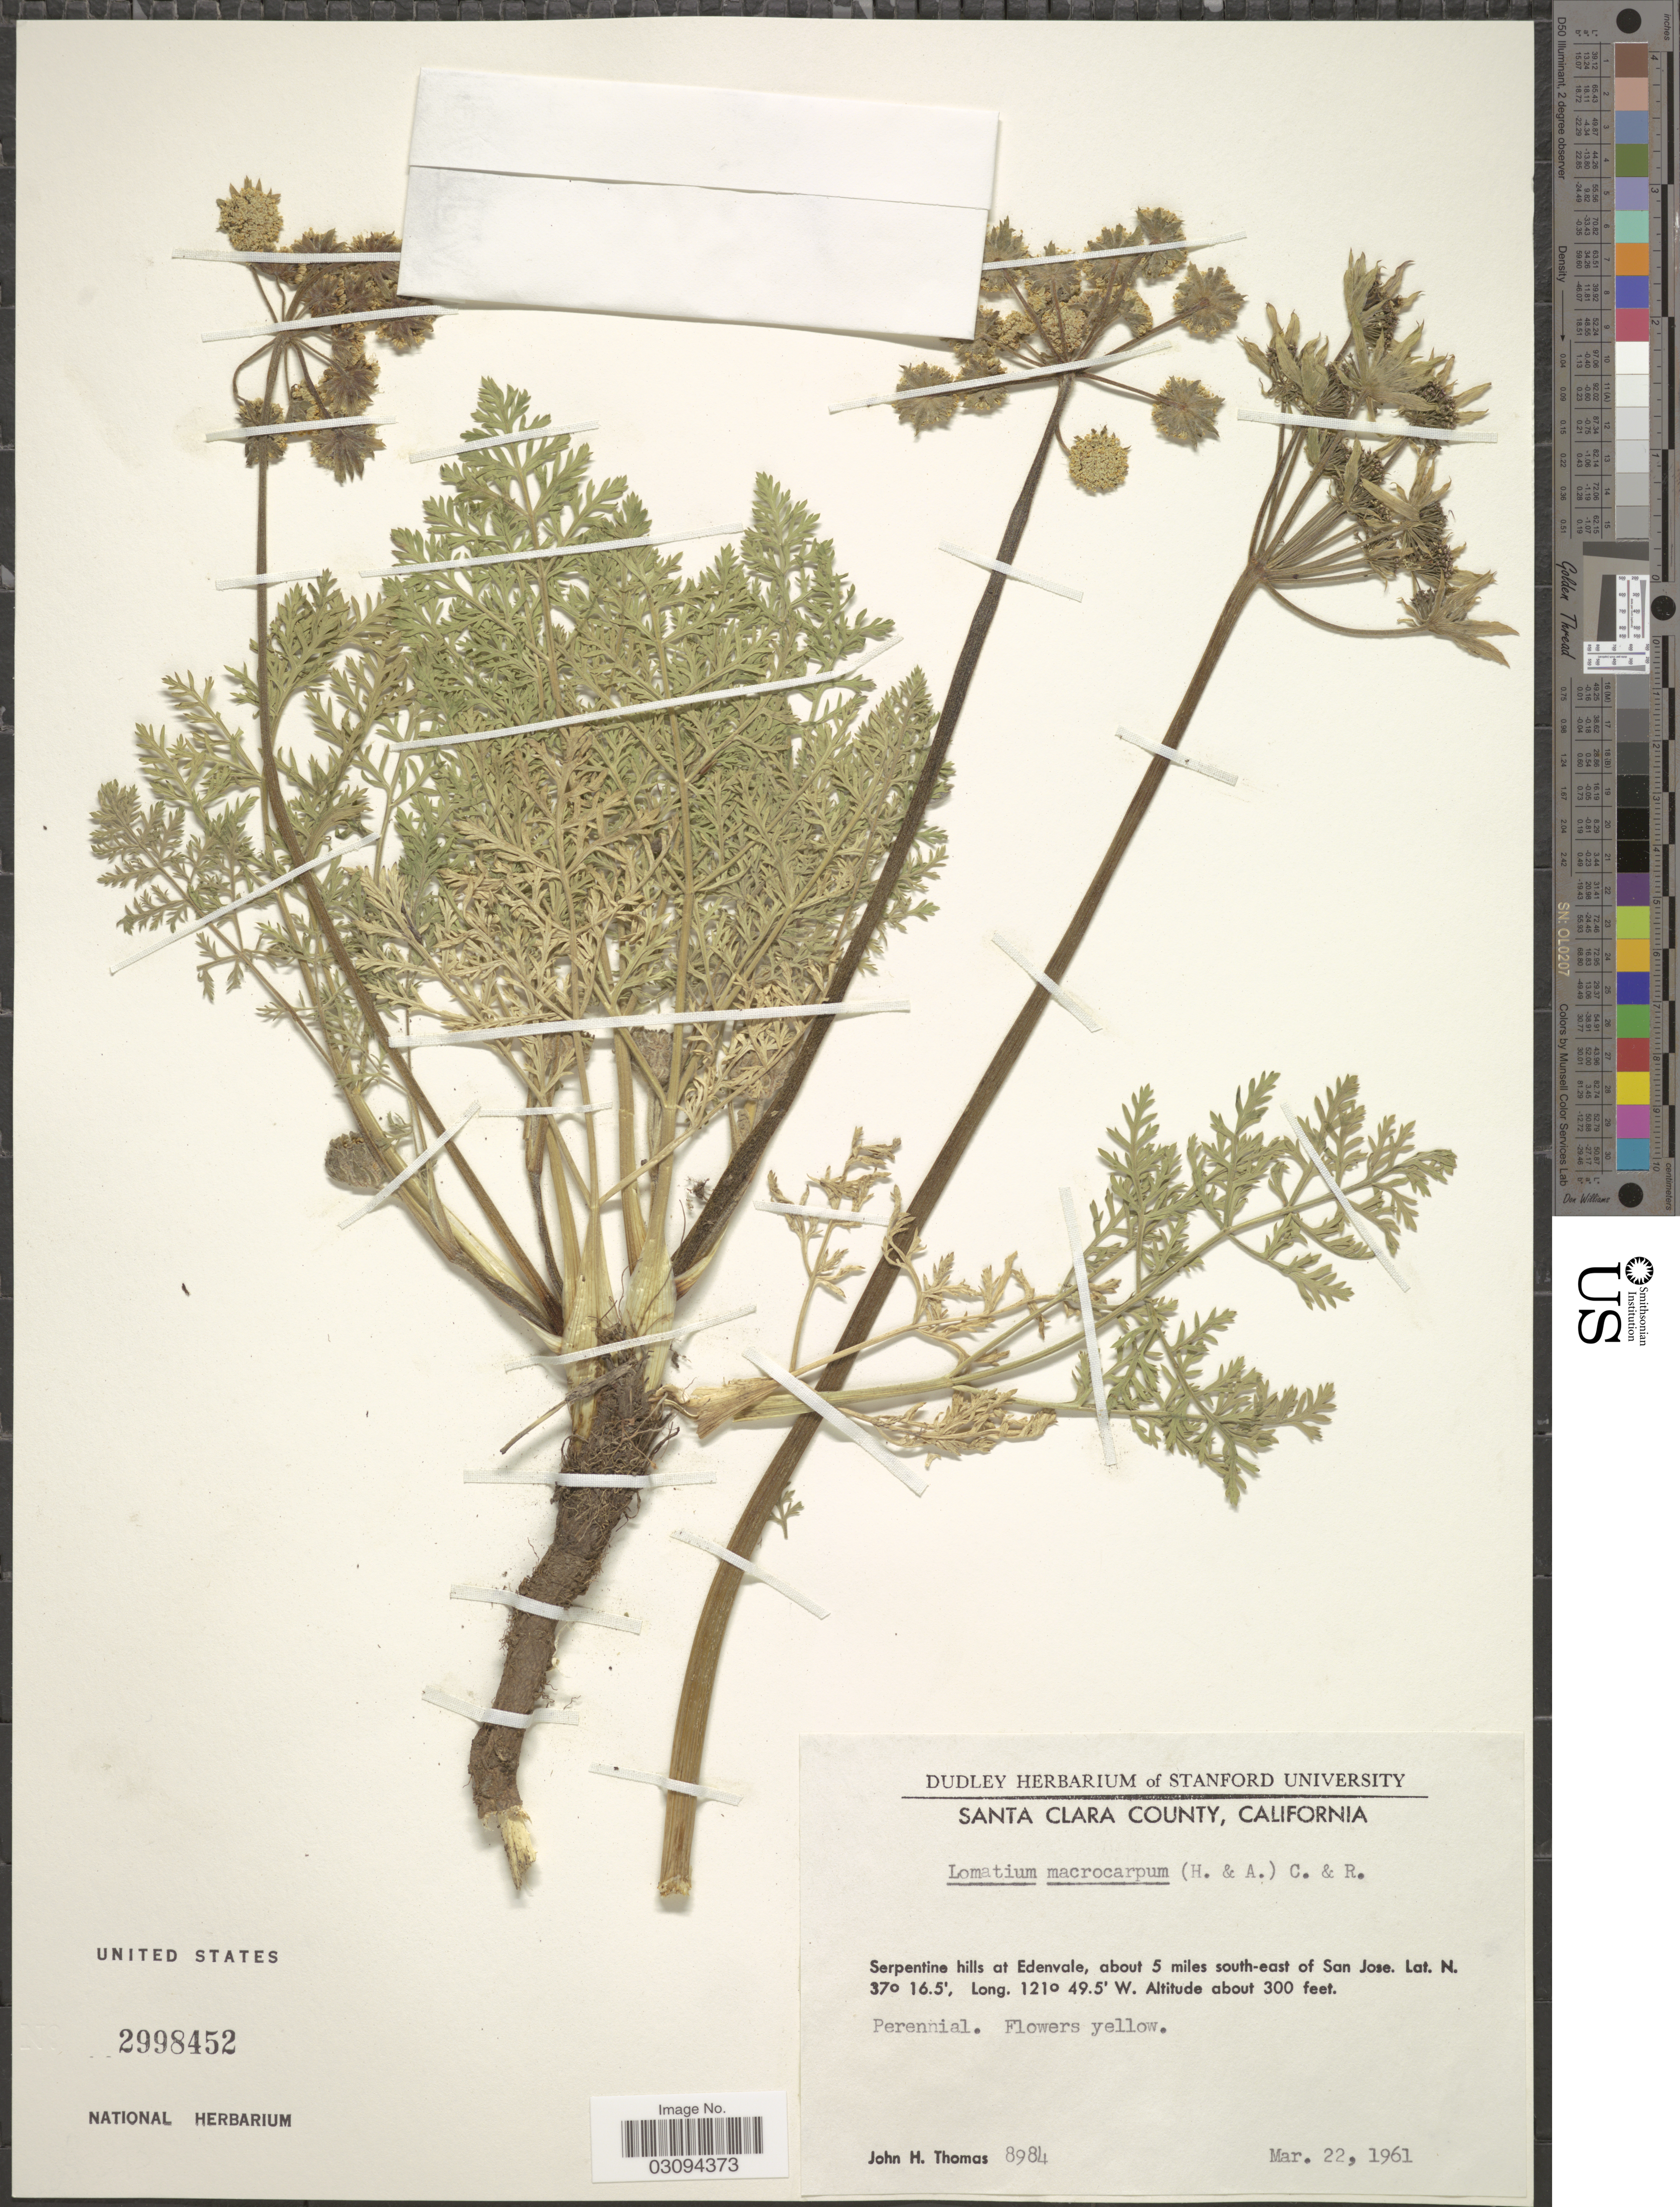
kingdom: Plantae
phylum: Tracheophyta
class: Magnoliopsida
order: Apiales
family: Apiaceae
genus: Lomatium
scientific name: Lomatium macrocarpum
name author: (Hook. et al.) J.M. Coult. & Rose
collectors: J. H. Thomas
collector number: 8984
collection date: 1961-03-22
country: United States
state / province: California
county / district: Santa Clara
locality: Santa Clara County. Serpentine hills at Edenvale, about 5 miles south-east of San Jose.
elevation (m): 91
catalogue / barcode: US 2998452